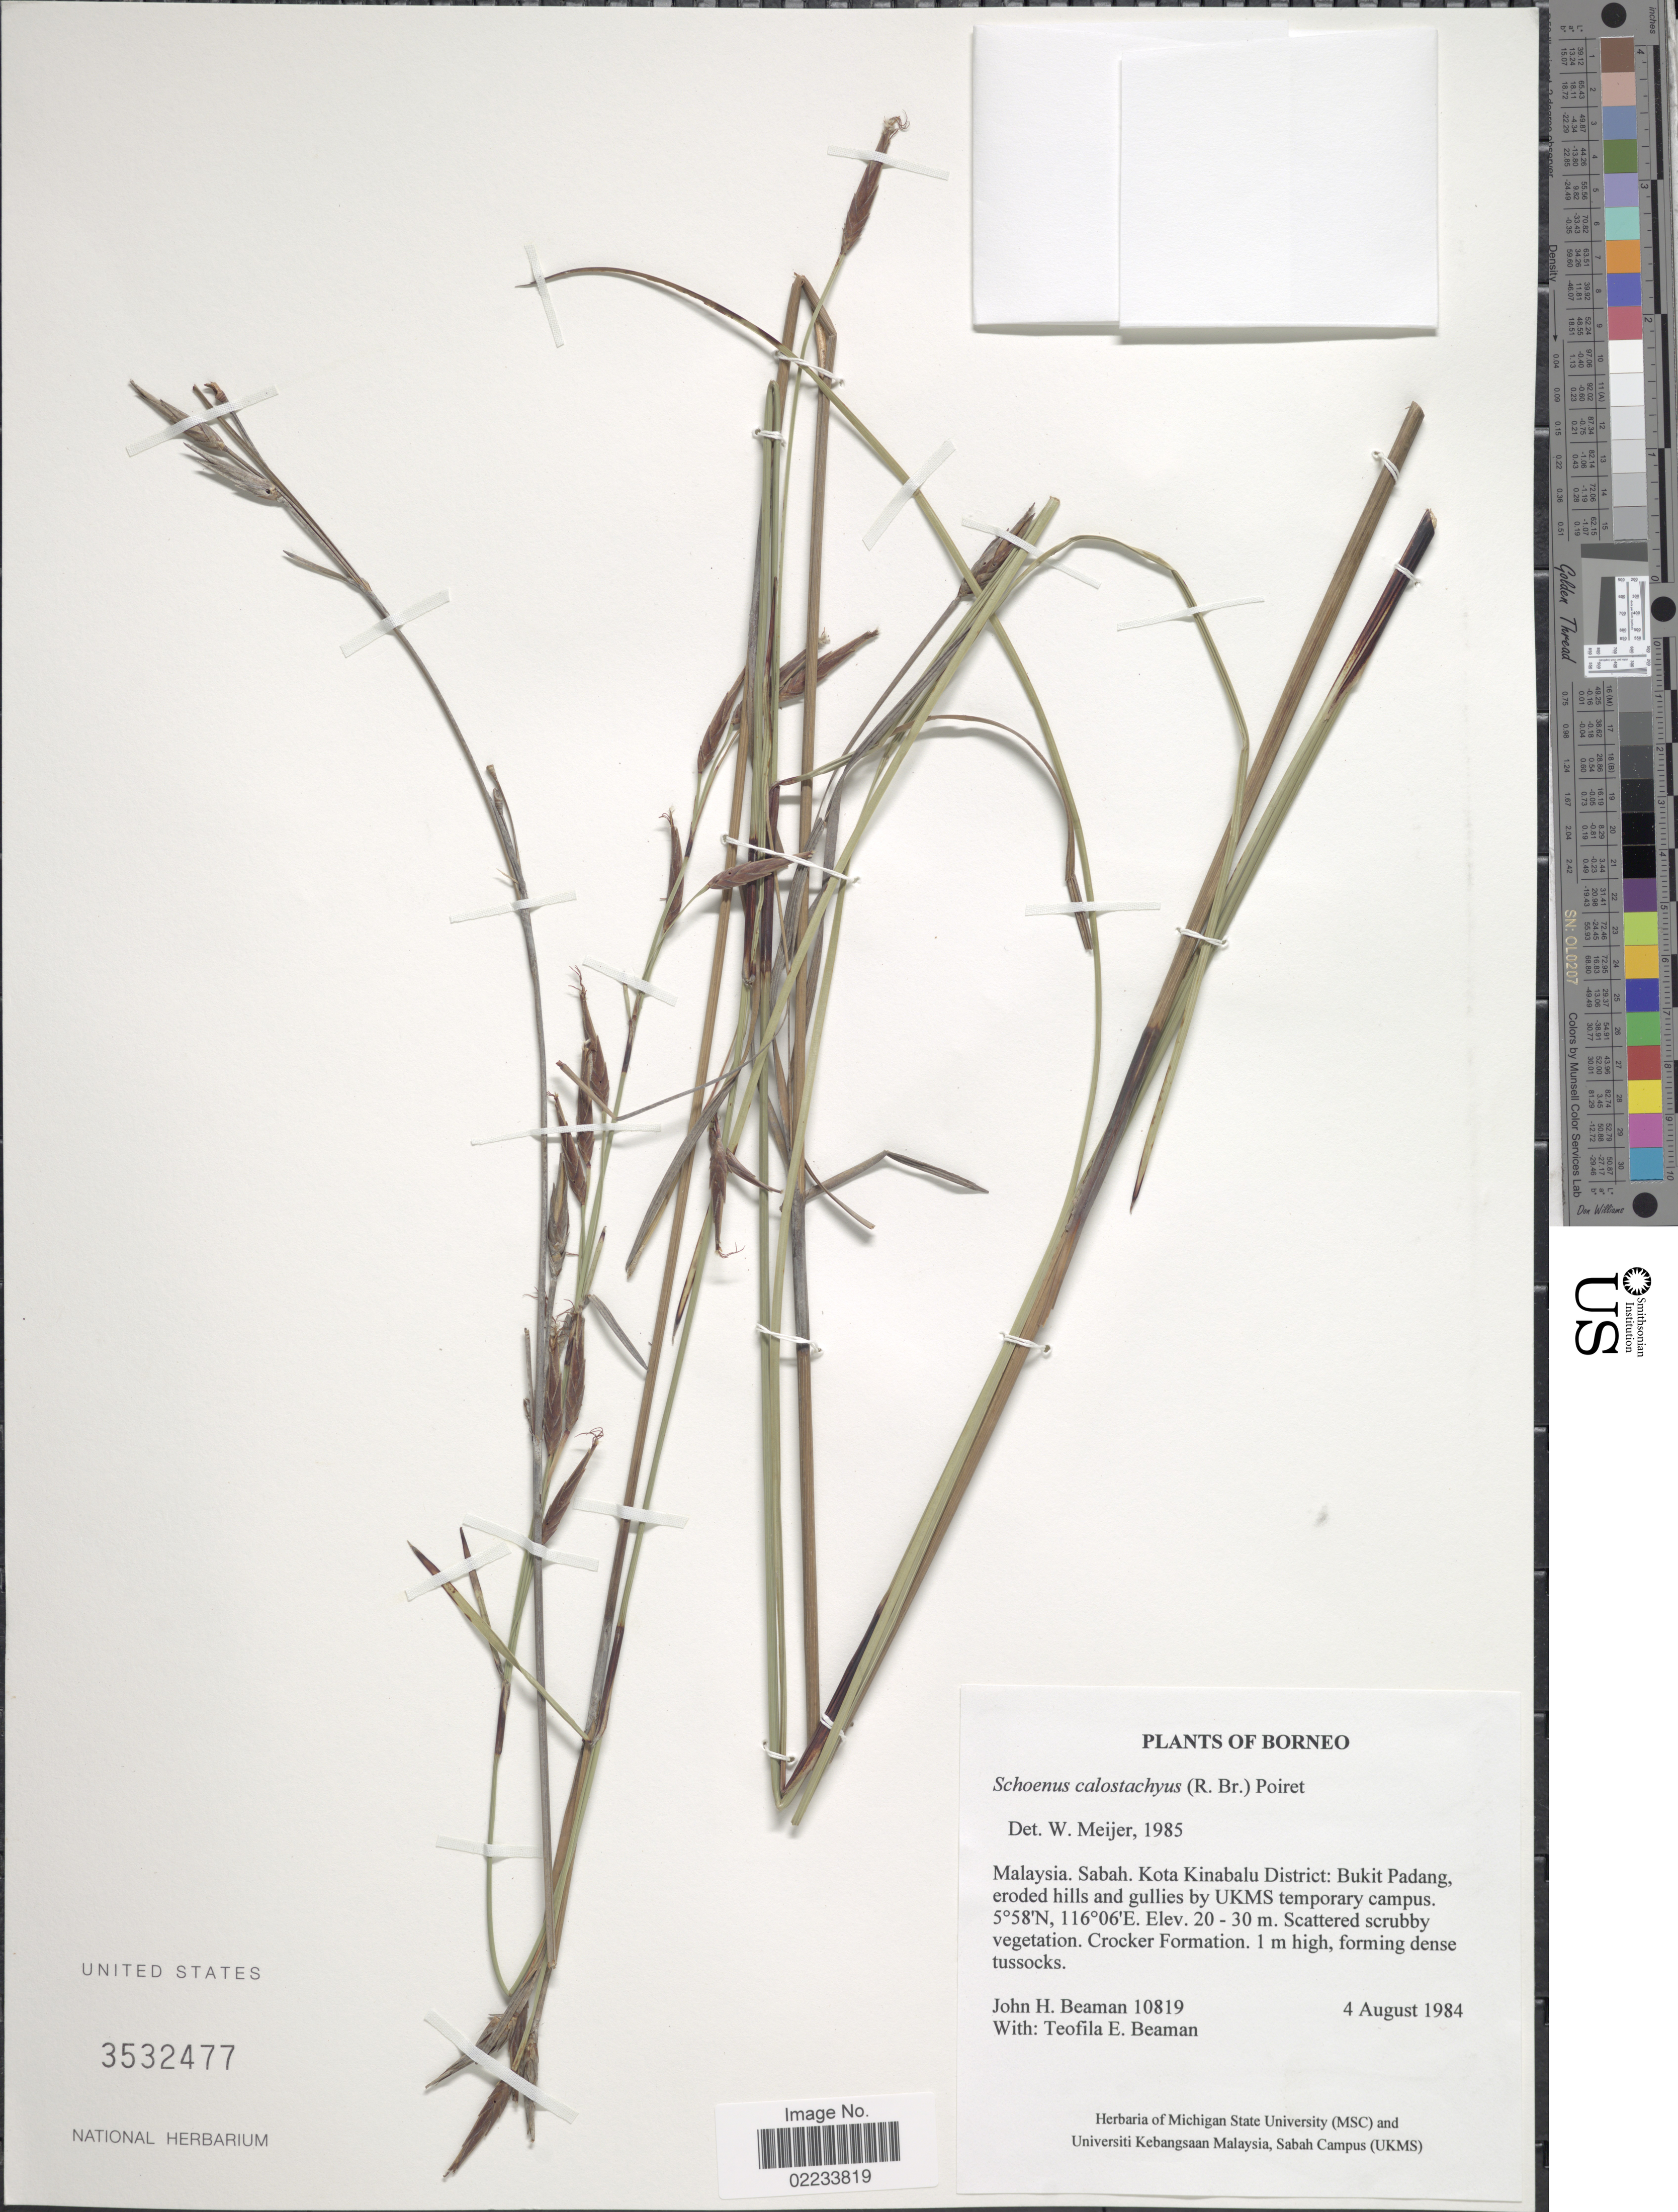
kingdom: Plantae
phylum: Tracheophyta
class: Liliopsida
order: Poales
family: Cyperaceae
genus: Schoenus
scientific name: Schoenus calostachyus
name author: (R. Br.) Poir. ex Roem. & Schult.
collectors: J. H. Beaman & T. E. Beaman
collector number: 10819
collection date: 1984-08-04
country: Malaysia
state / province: Sabah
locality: Borneo, Sabah, Kota Kinabalu District: Bukit Padang, eroded hills and gullies by UKMS temporary campus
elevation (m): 20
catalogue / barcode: US 3532477